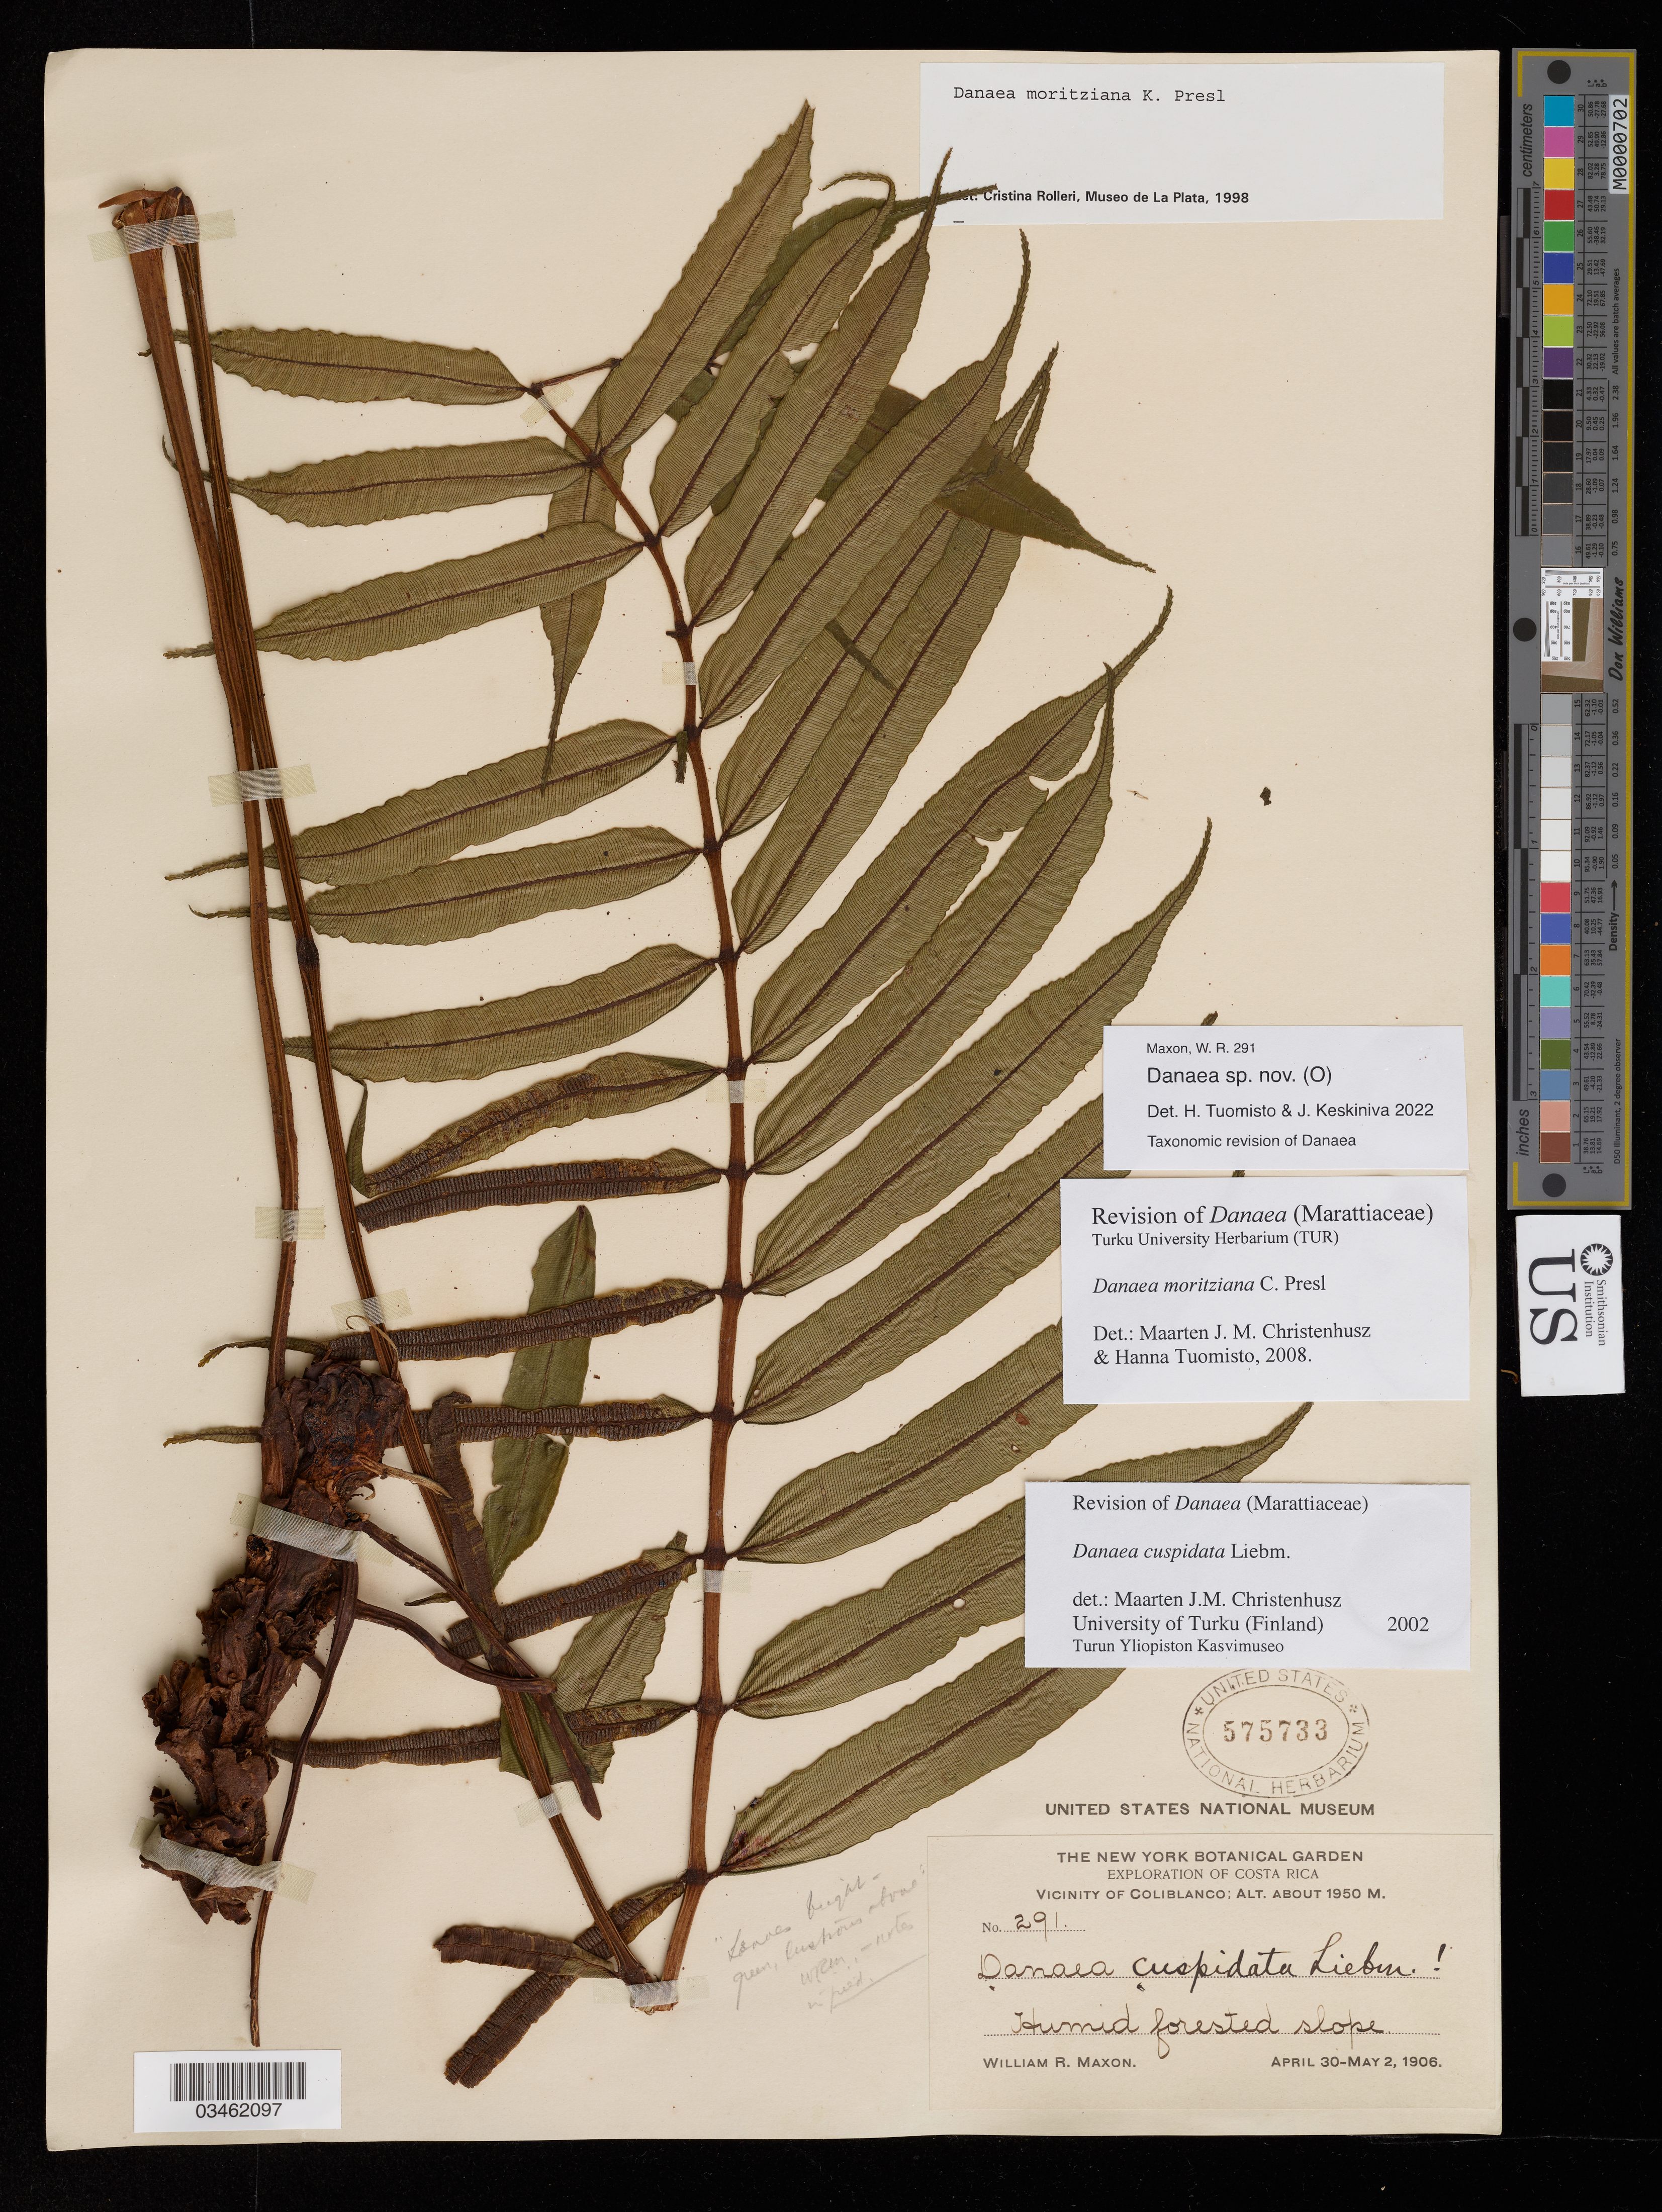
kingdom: Plantae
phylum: Tracheophyta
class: Polypodiopsida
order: Marattiales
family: Marattiaceae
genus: Danaea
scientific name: Danaea sp.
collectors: W. R. Maxon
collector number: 291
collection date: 1906-04-30/1906-05-02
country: Costa Rica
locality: Exploration of Costa Rica. Vicinity of Coliblanco. Humid forested slope.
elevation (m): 1950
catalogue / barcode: US 575733